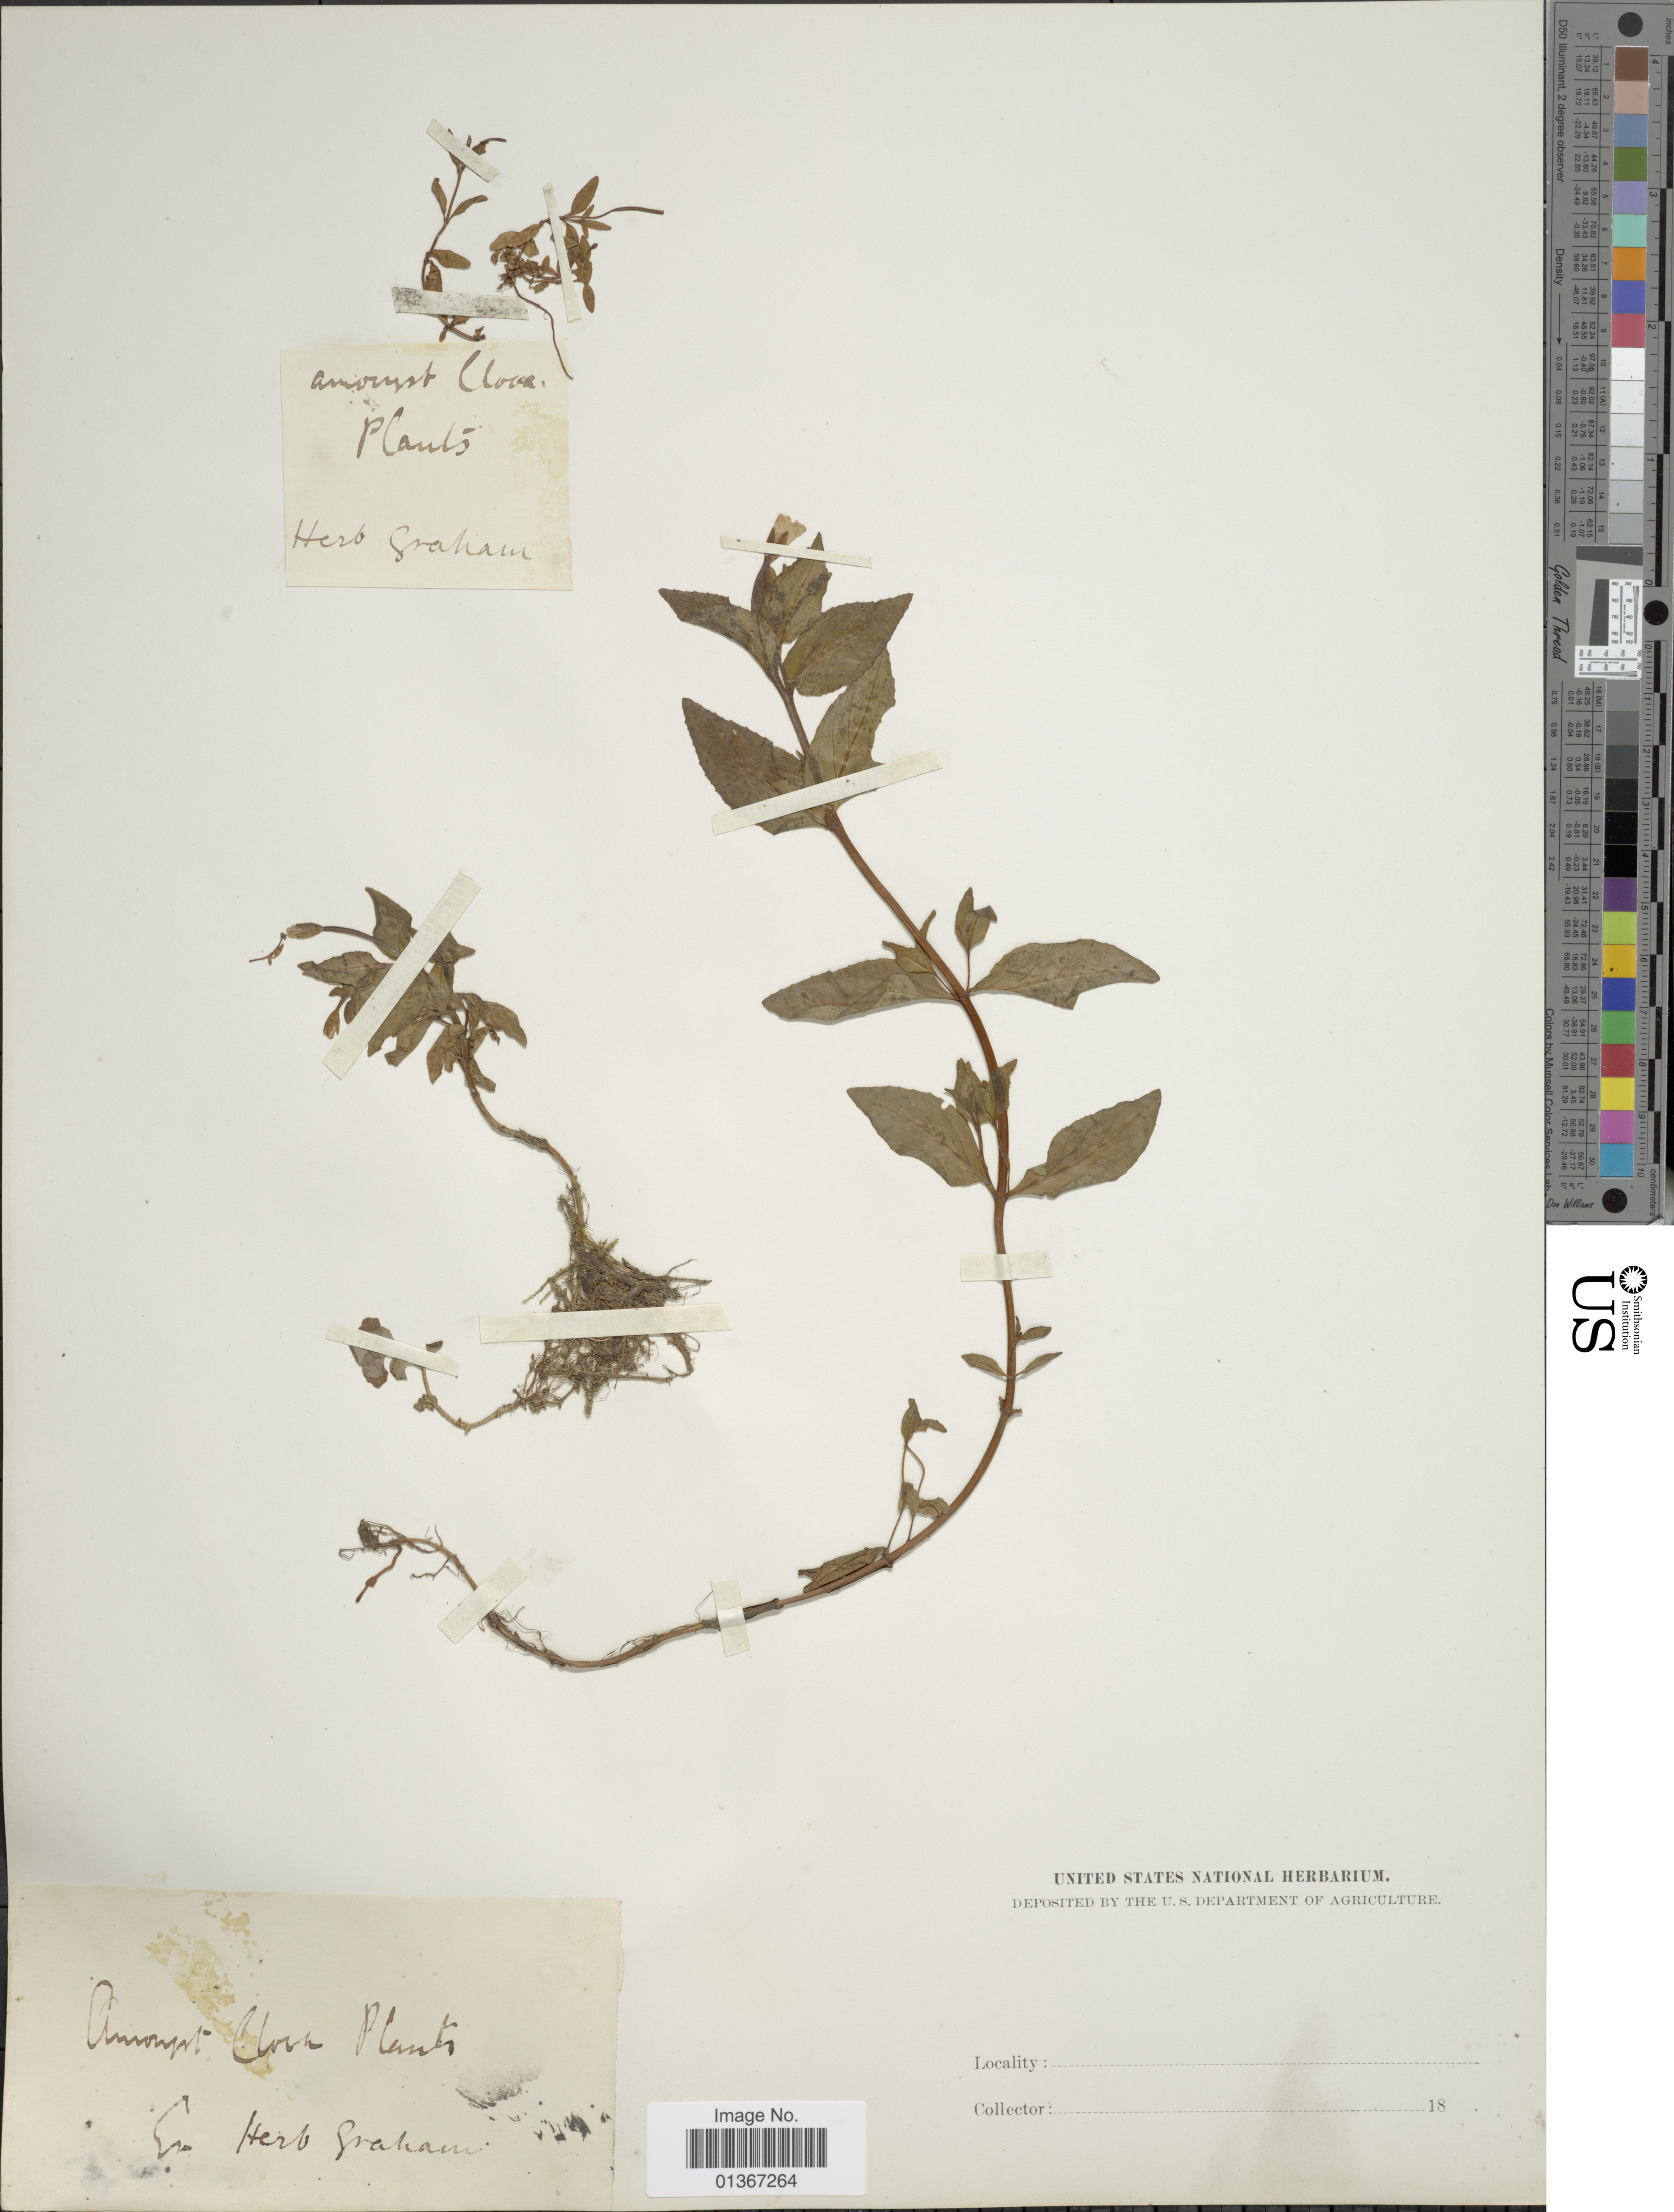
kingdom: Plantae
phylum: Tracheophyta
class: Magnoliopsida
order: Myrtales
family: Onagraceae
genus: Epilobium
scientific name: Epilobium sp.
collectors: ex herb. Graham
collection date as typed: Transcribed d/m/y: //18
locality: Amongst Clove Plants. [interpreted]